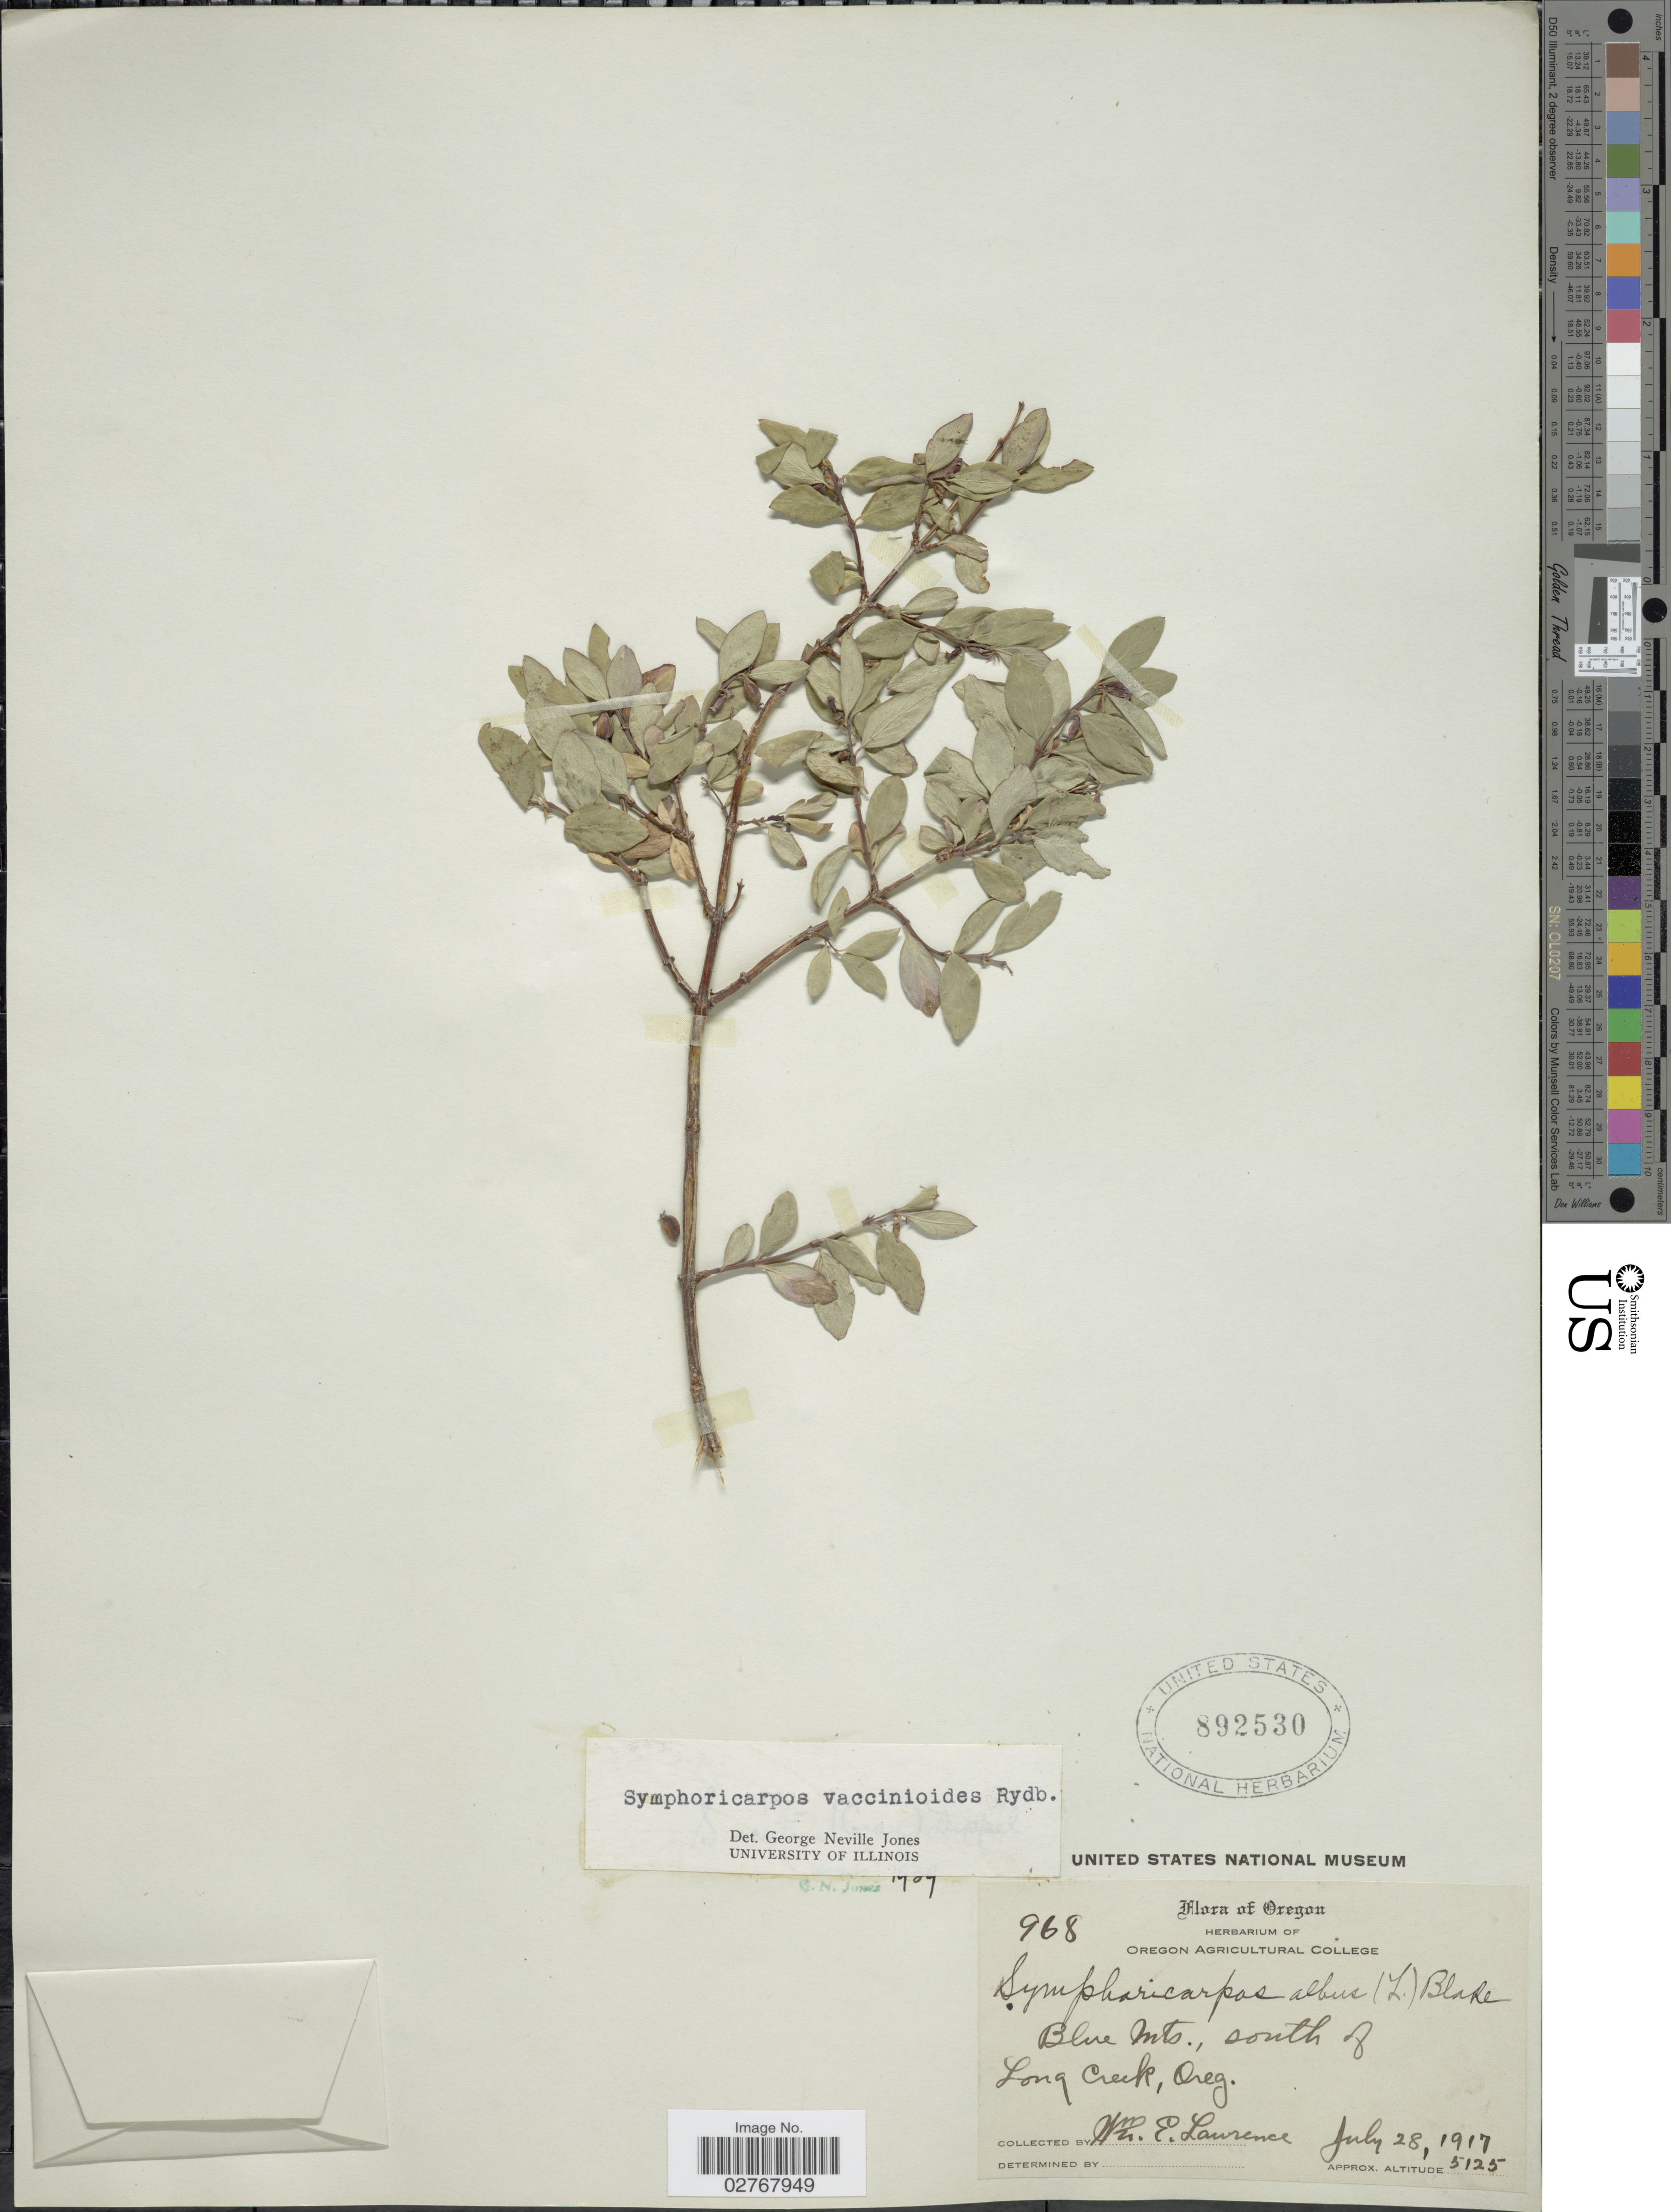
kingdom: Plantae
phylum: Tracheophyta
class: Magnoliopsida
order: Dipsacales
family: Caprifoliaceae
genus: Symphoricarpos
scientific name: Symphoricarpos vaccinioides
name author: Rydb.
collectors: W. Lawrence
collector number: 968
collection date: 1917-07-28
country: United States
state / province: Oregon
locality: Blue Mts., south of Long Creek, Oreg.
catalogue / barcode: US 892530